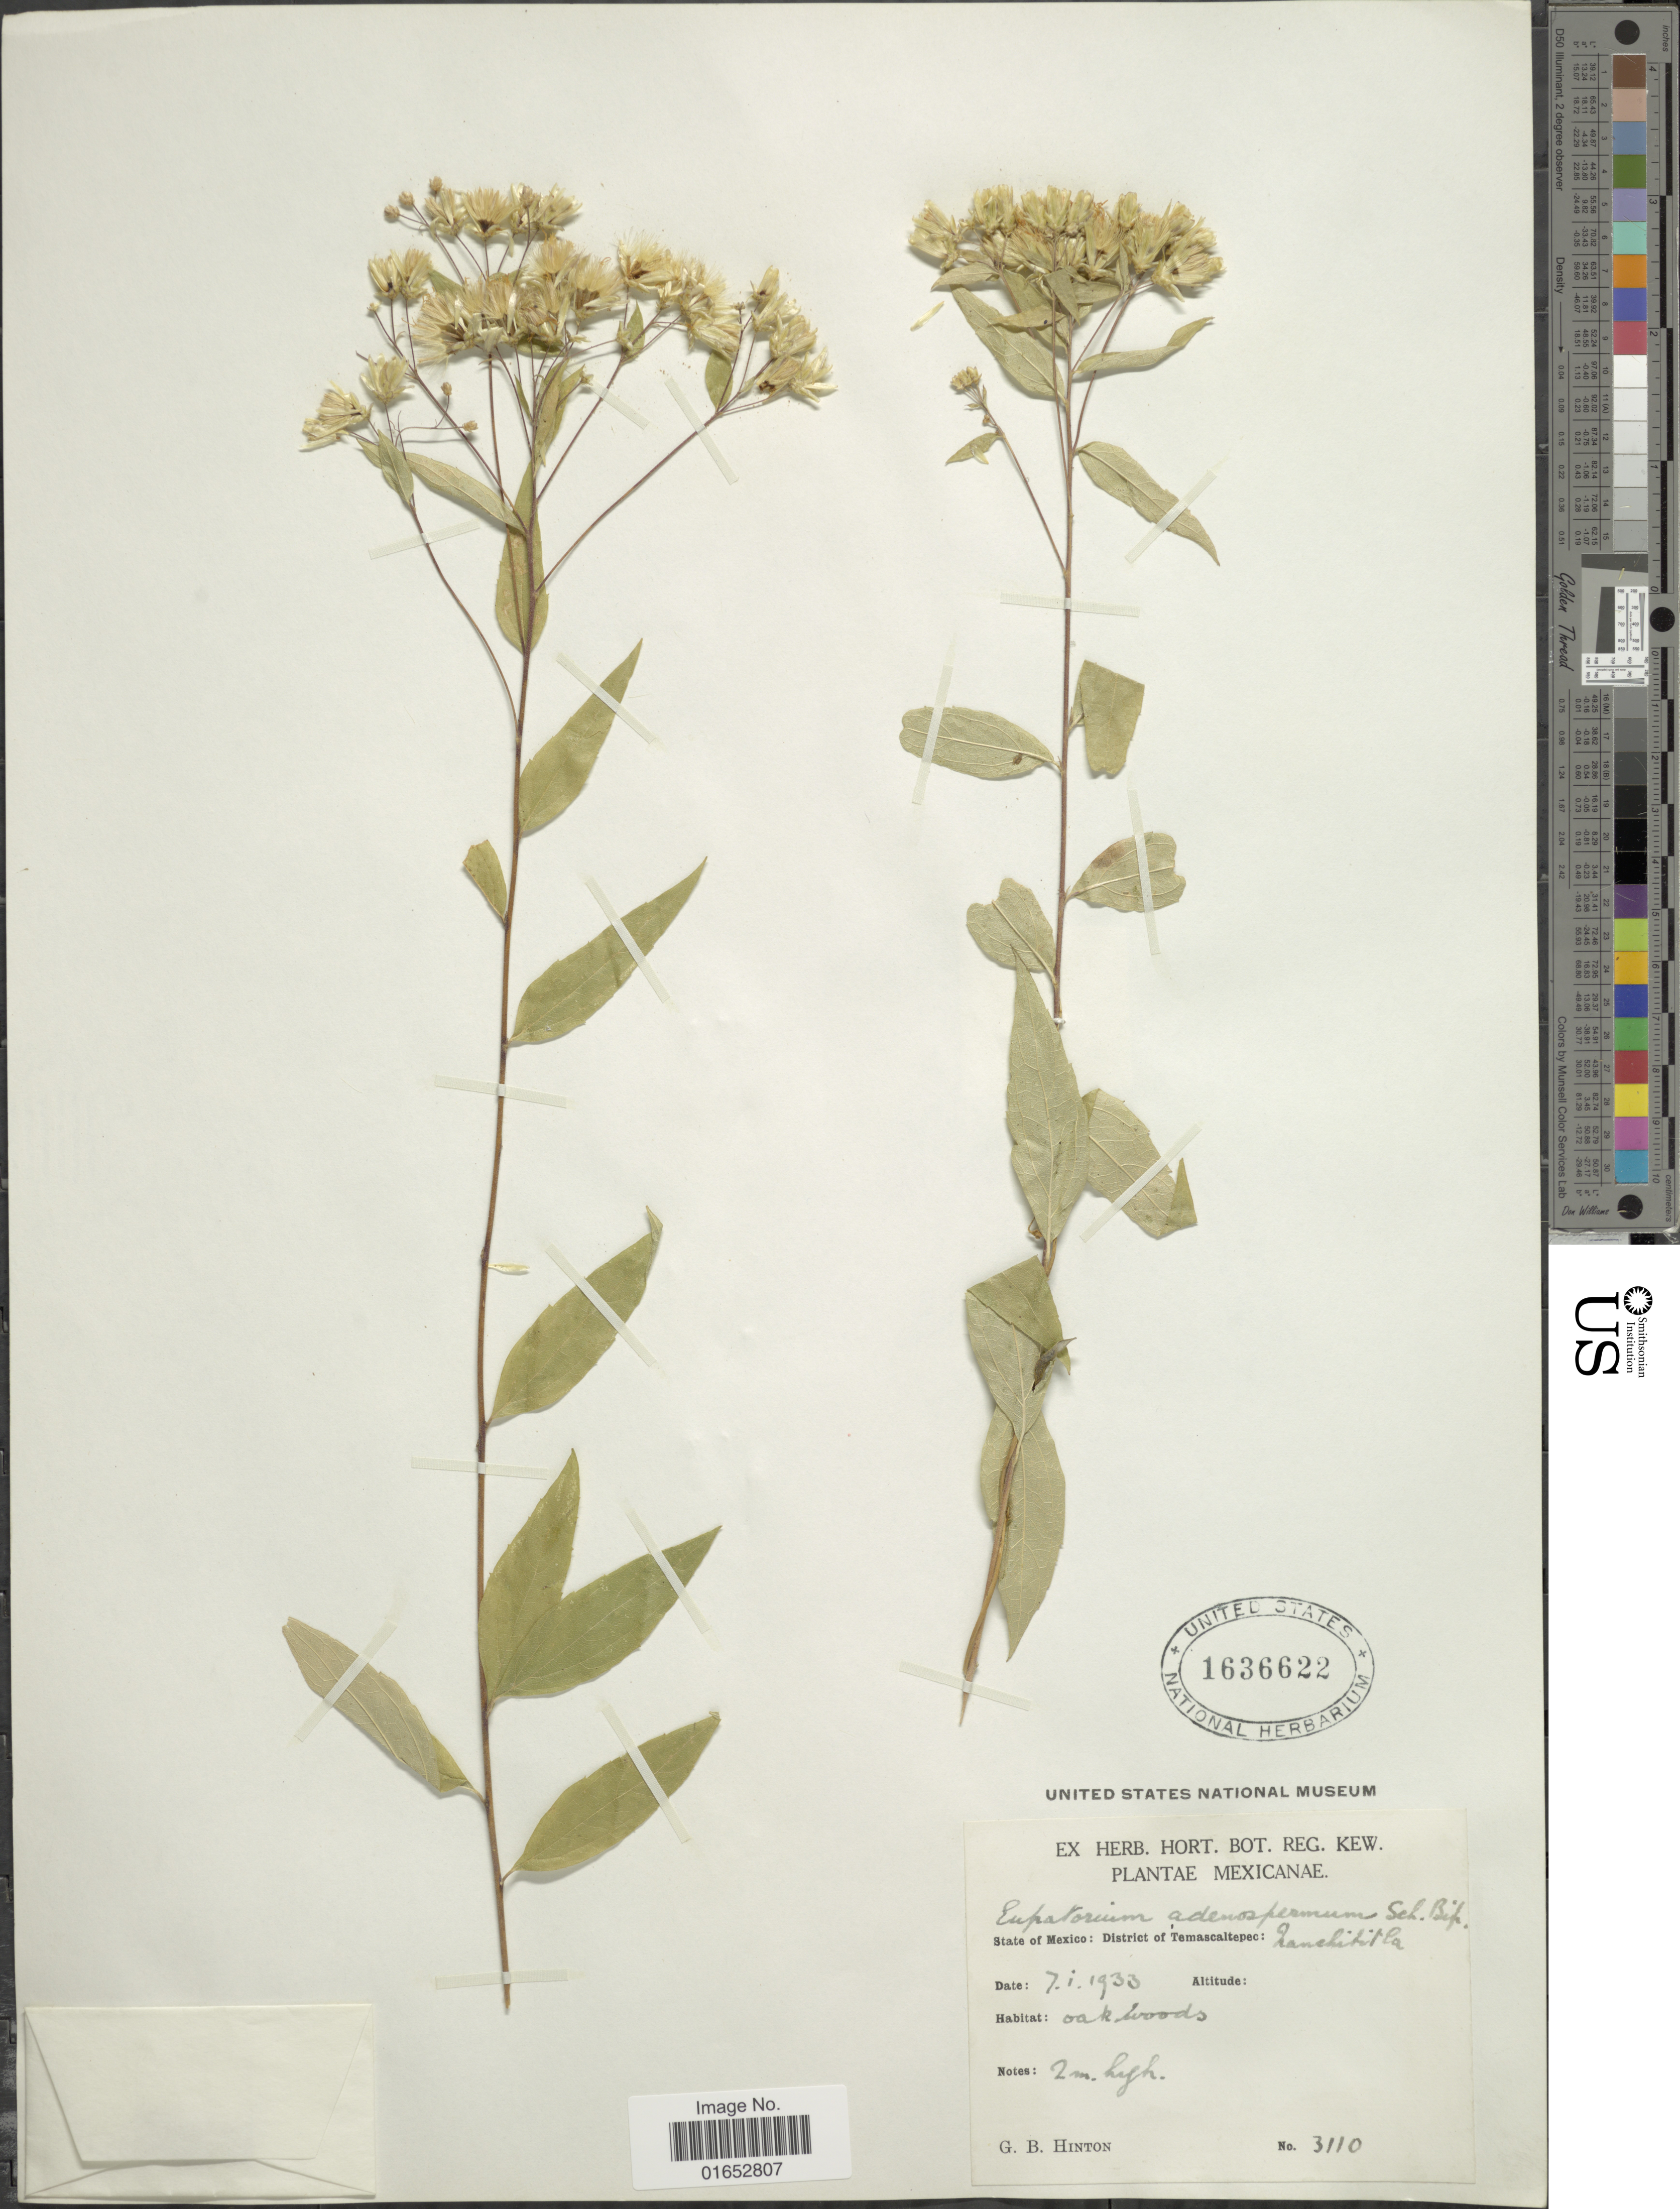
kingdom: Plantae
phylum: Tracheophyta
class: Magnoliopsida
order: Asterales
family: Asteraceae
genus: Dyscritogyne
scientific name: Dyscritogyne adenosperma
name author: (Sch. Bip.) R.M. King & H. Rob.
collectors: G. B. Hinton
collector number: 3110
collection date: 1933-01-07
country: Mexico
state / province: México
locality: District of Temascaltepec: Nanchititla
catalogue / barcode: US 1636622